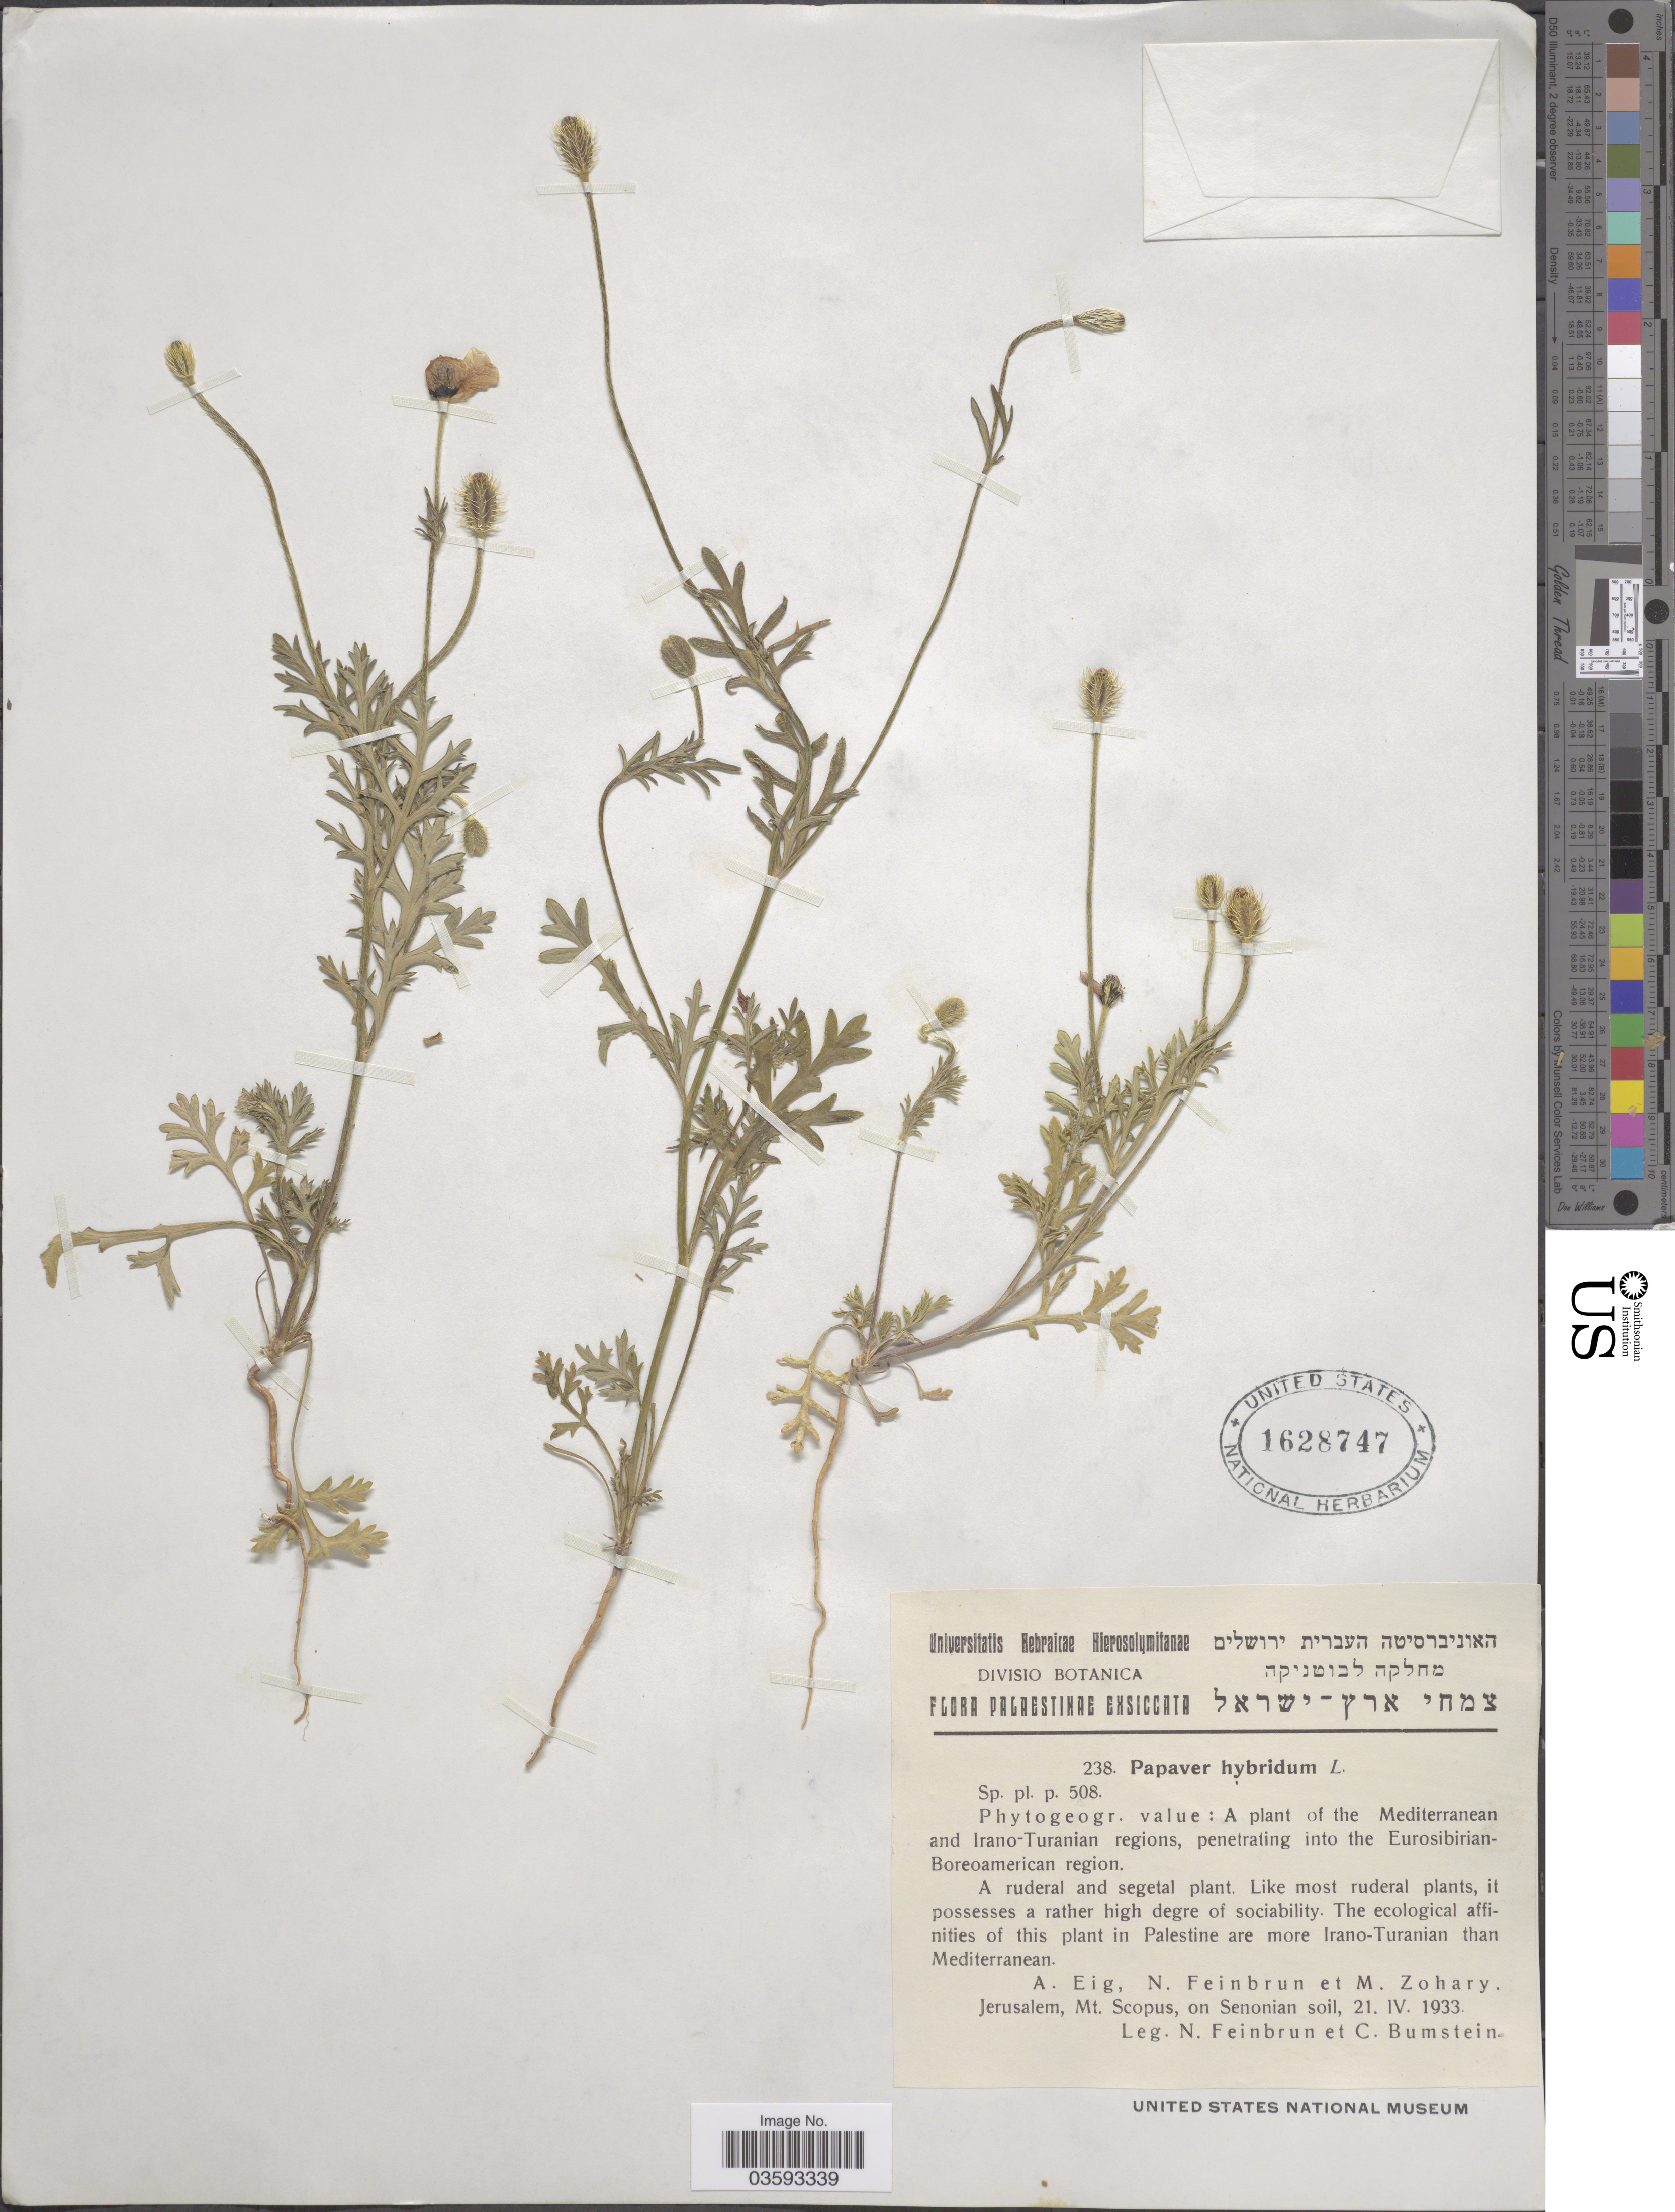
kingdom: Plantae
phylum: Tracheophyta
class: Magnoliopsida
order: Ranunculales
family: Papaveraceae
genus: Papaver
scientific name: Papaver hybridum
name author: L.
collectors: N. Feinbrun & Bumstein, C.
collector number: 238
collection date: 1933-04-21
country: Israel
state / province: Jerusalem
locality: Mt. Scopus, on Senonian soil.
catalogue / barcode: US 1628747